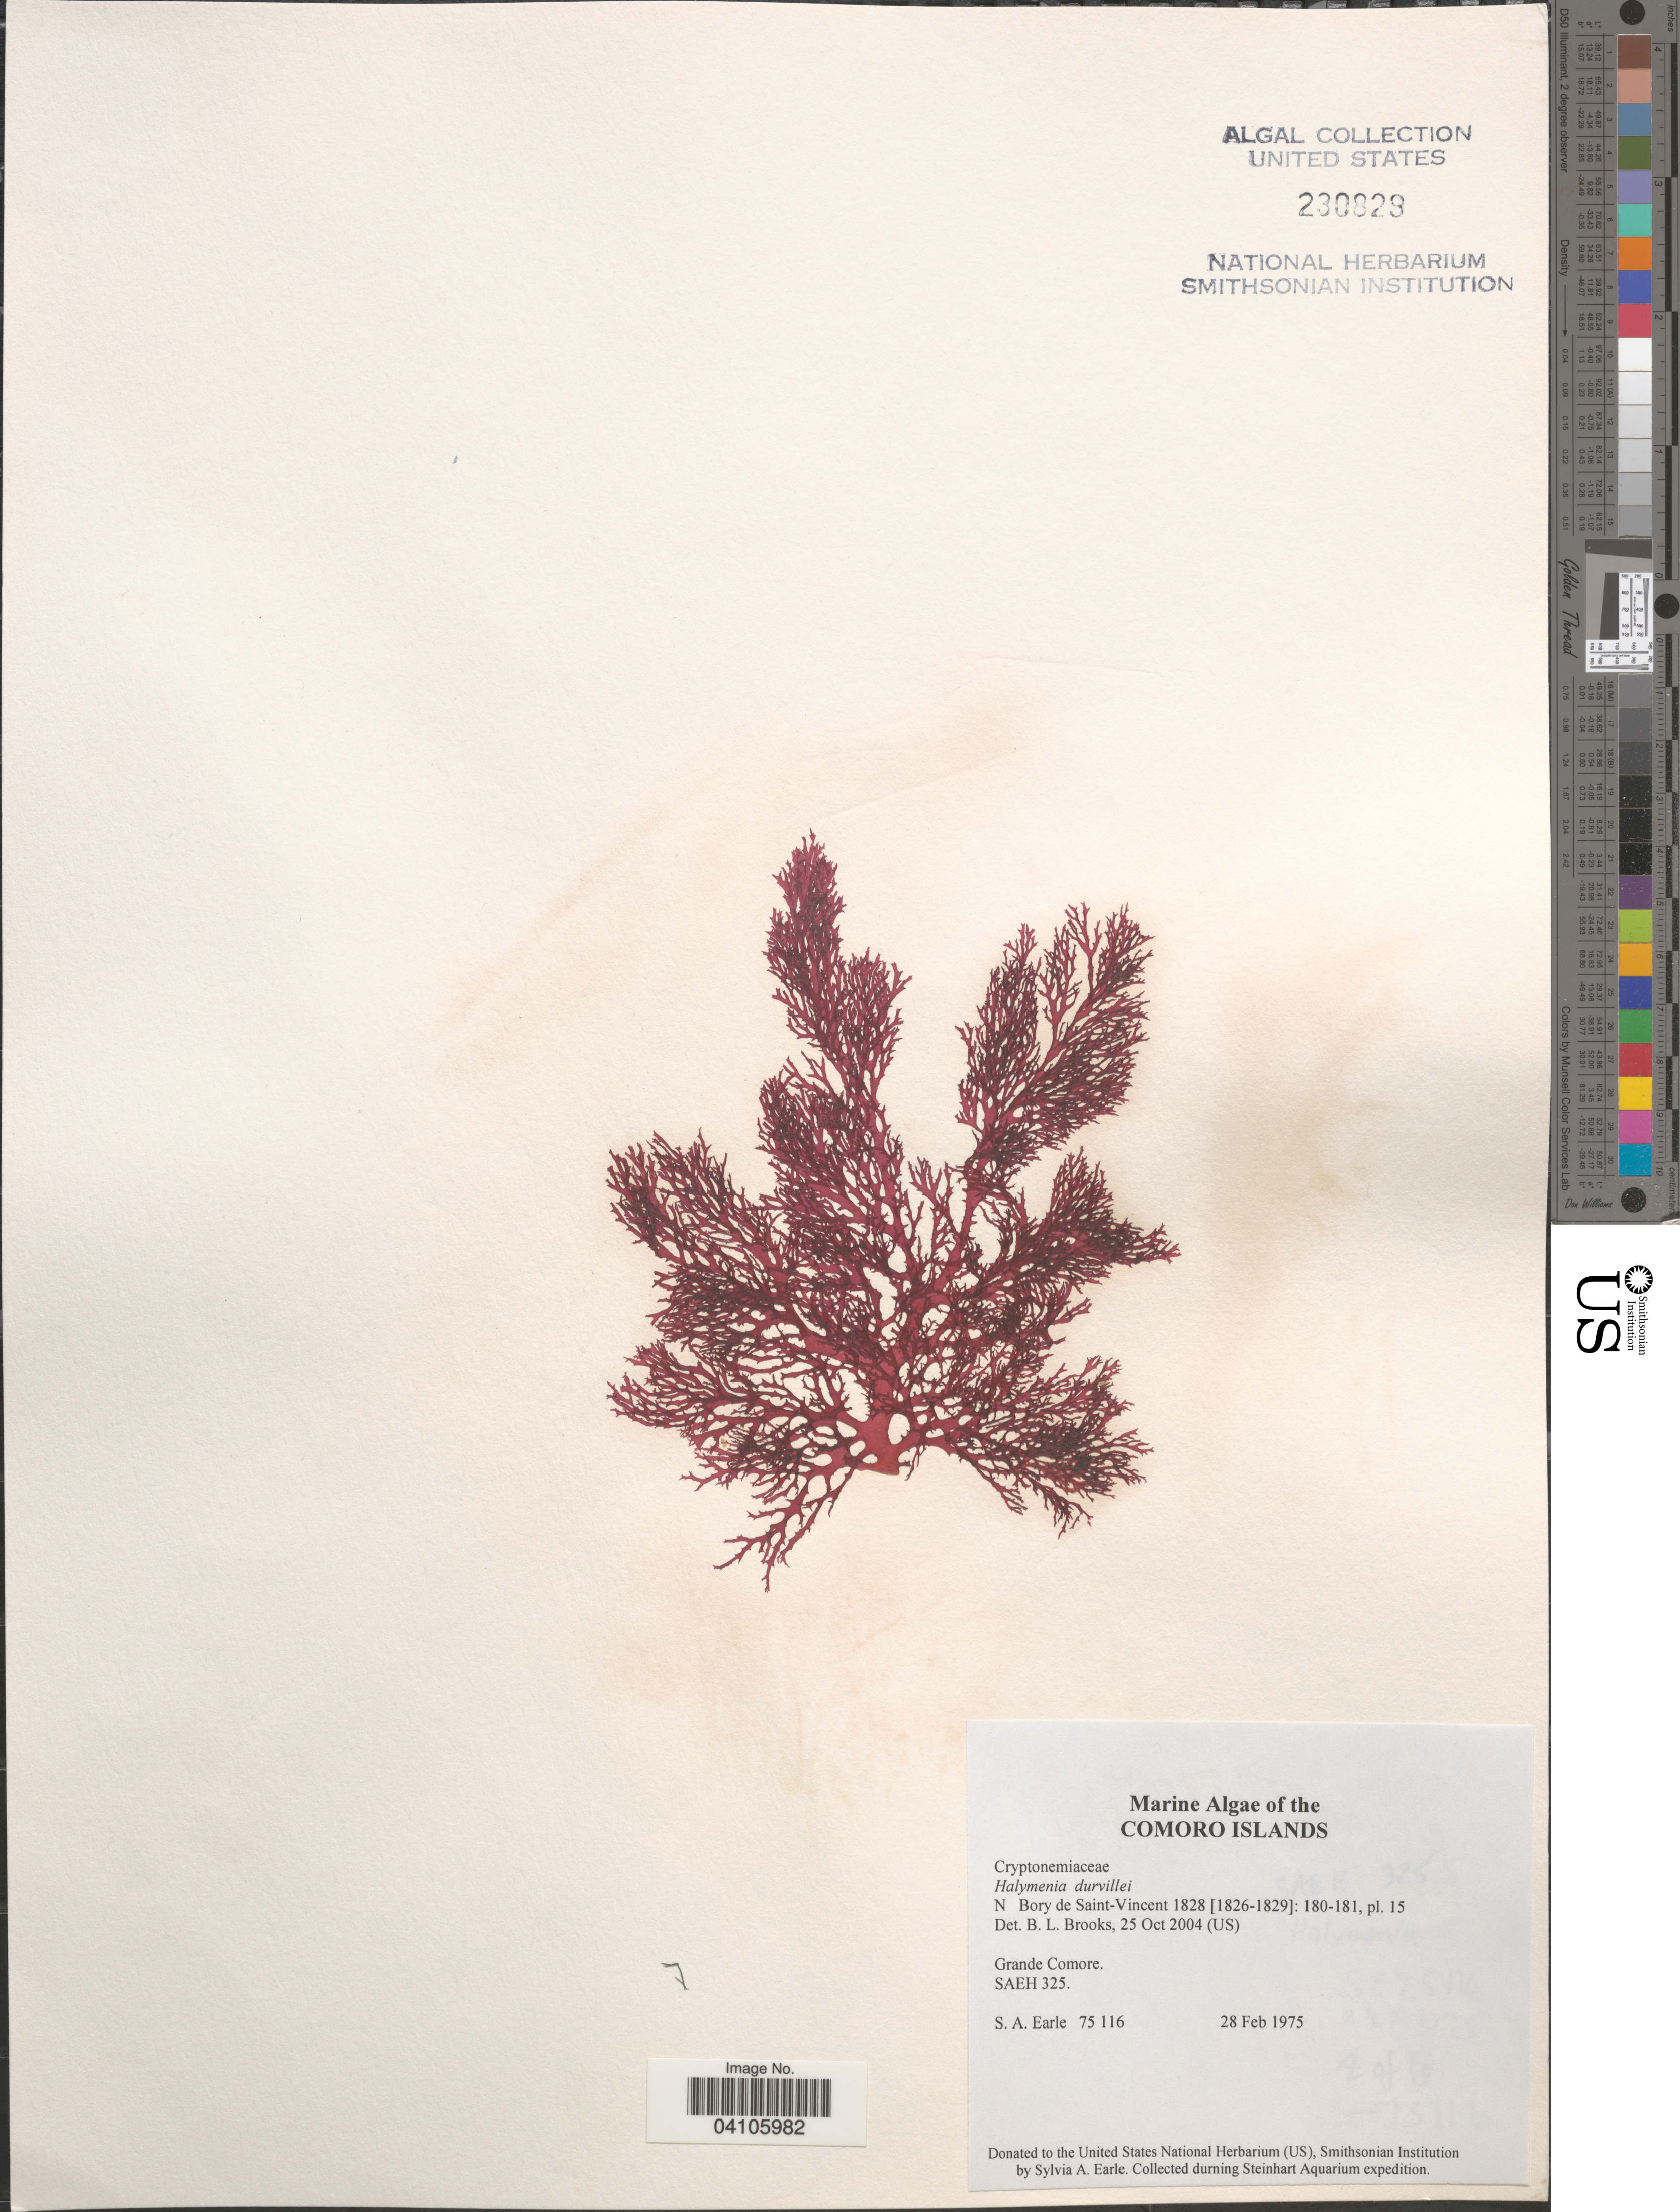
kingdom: Plantae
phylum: Rhodophyta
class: Florideophyceae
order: Halymeniales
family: Halymeniaceae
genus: Halymenia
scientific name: Halymenia durvillaei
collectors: S. A. Earle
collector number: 75116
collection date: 1975-02-28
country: Comoros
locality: Grande Comore. Steinhart Aquarium expedition.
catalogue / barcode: US 230829